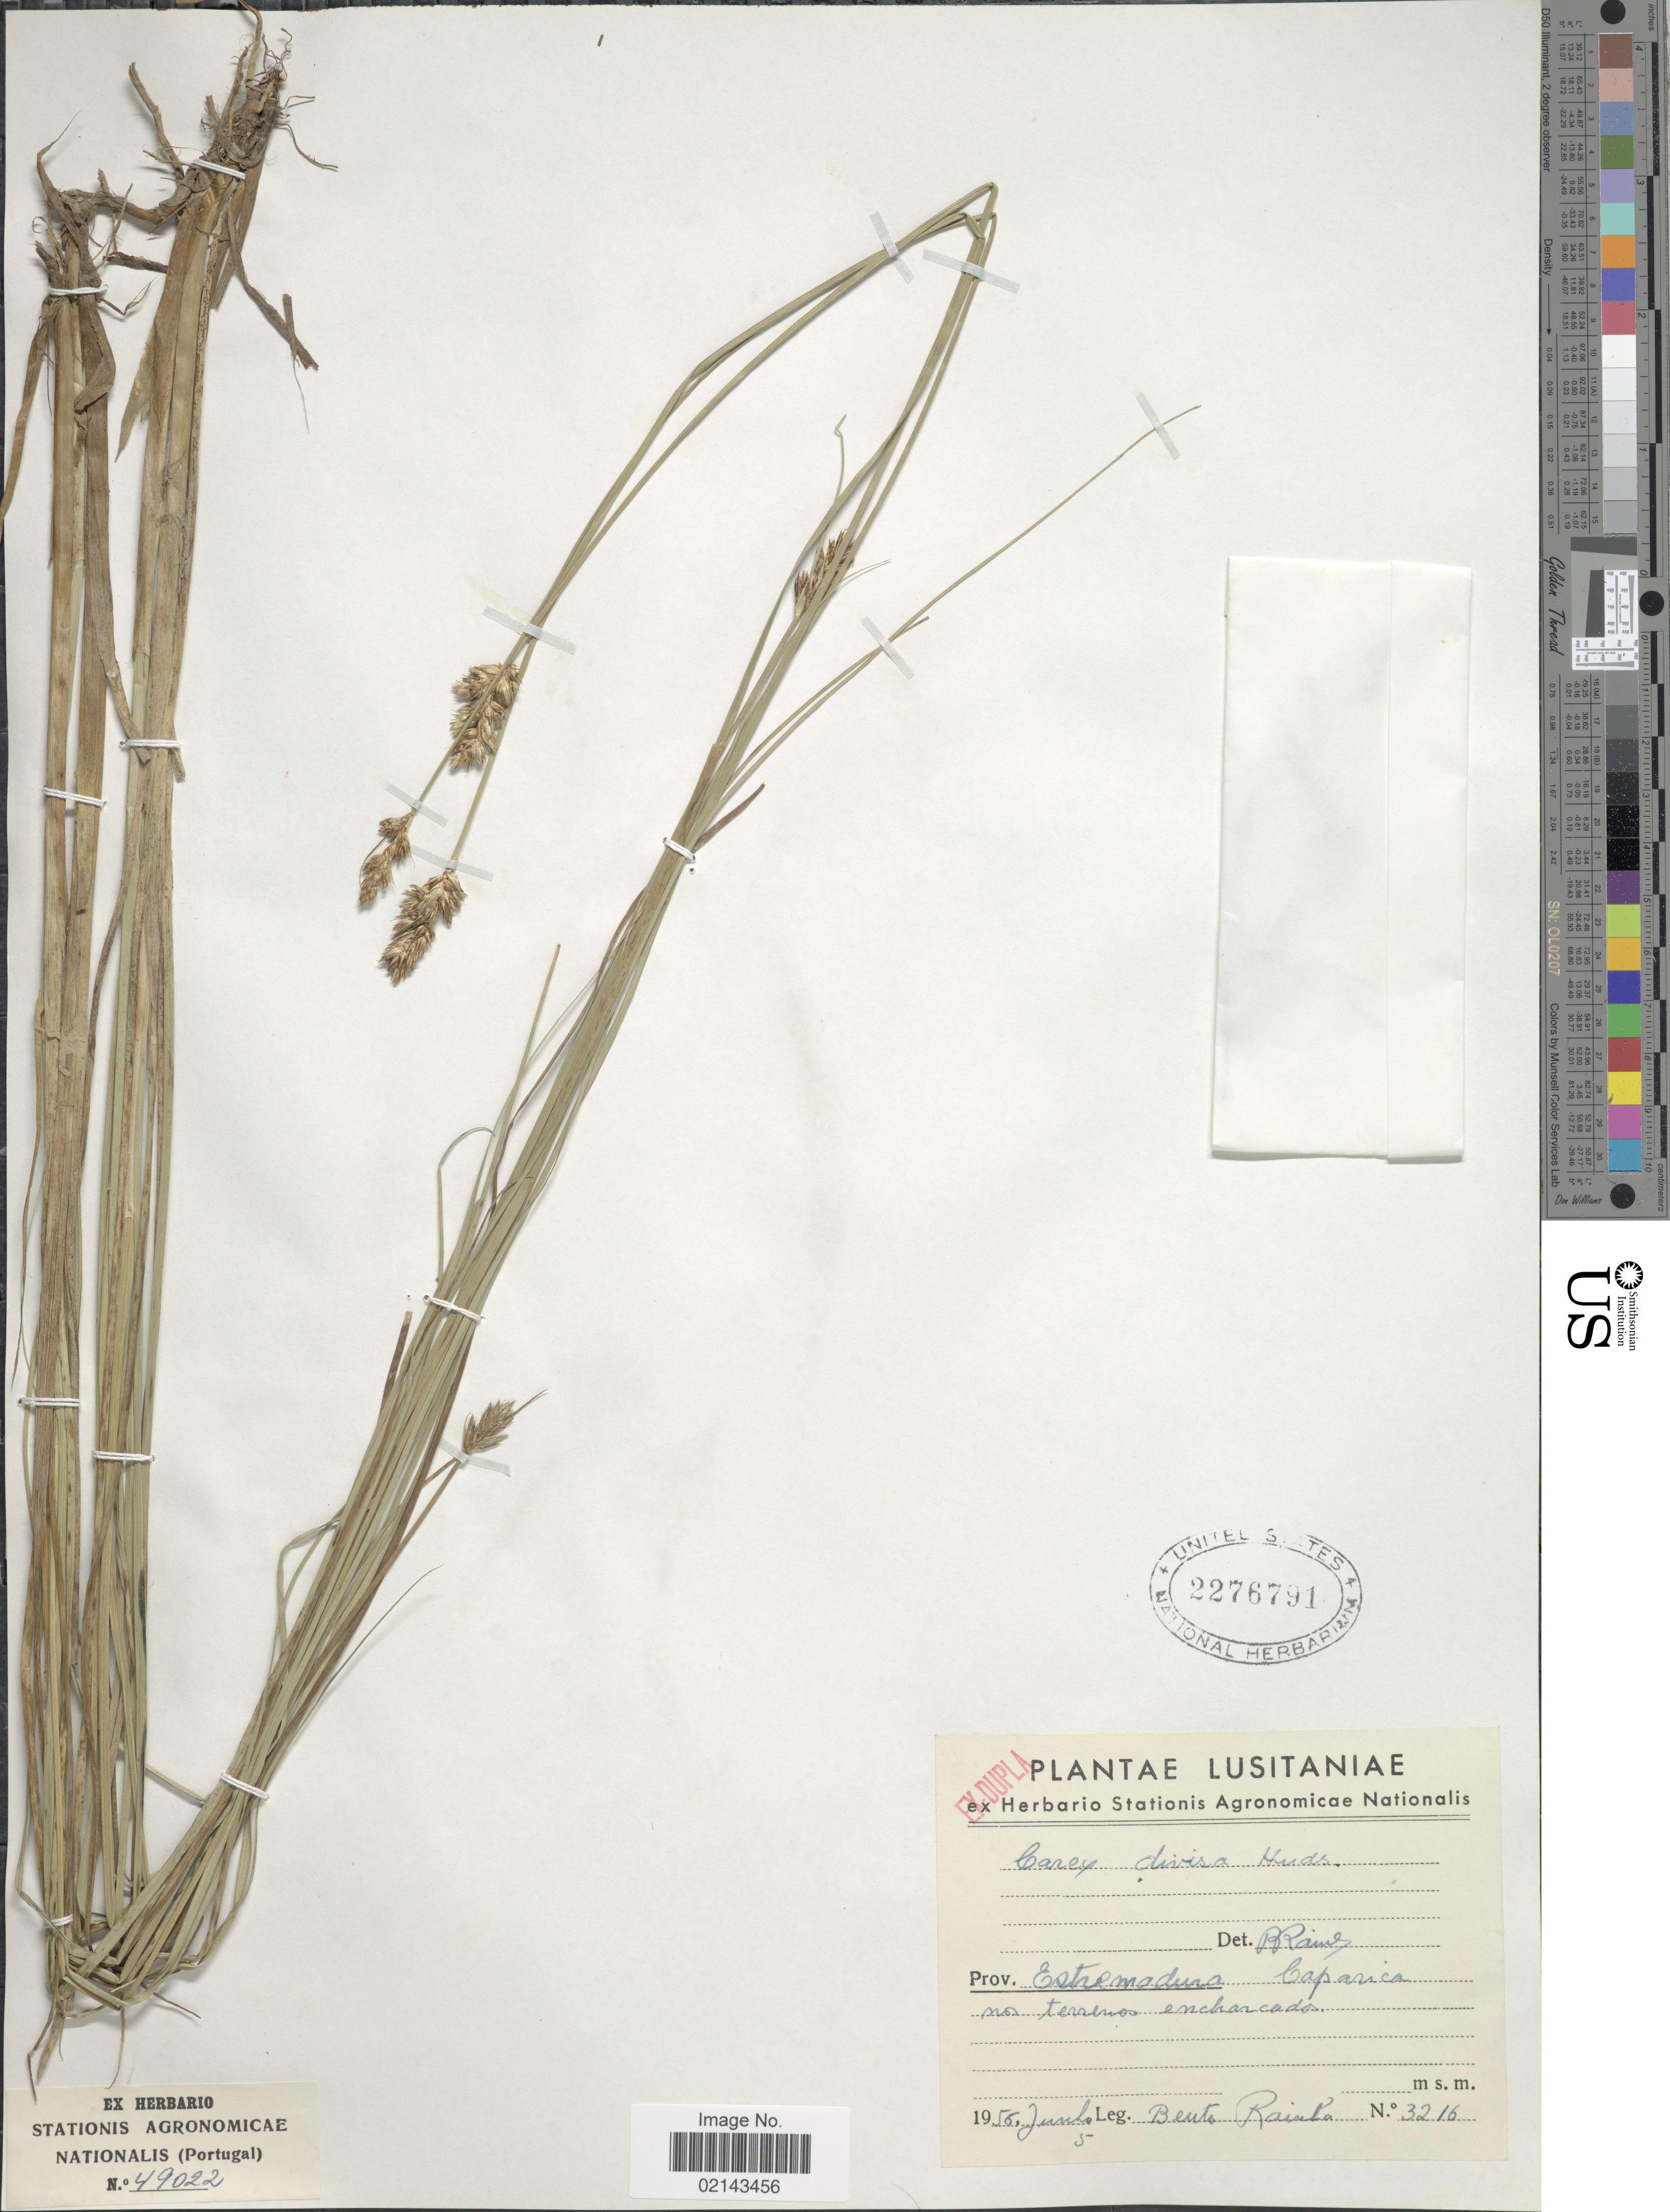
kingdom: Plantae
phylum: Tracheophyta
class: Liliopsida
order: Poales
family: Cyperaceae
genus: Carex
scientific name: Carex divisa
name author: Huds.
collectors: B. Rainha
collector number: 3216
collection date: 1956-06-05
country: Portugal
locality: Prov. Estremadura. Caparica nos terrenos encharcados.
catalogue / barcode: US 2276791